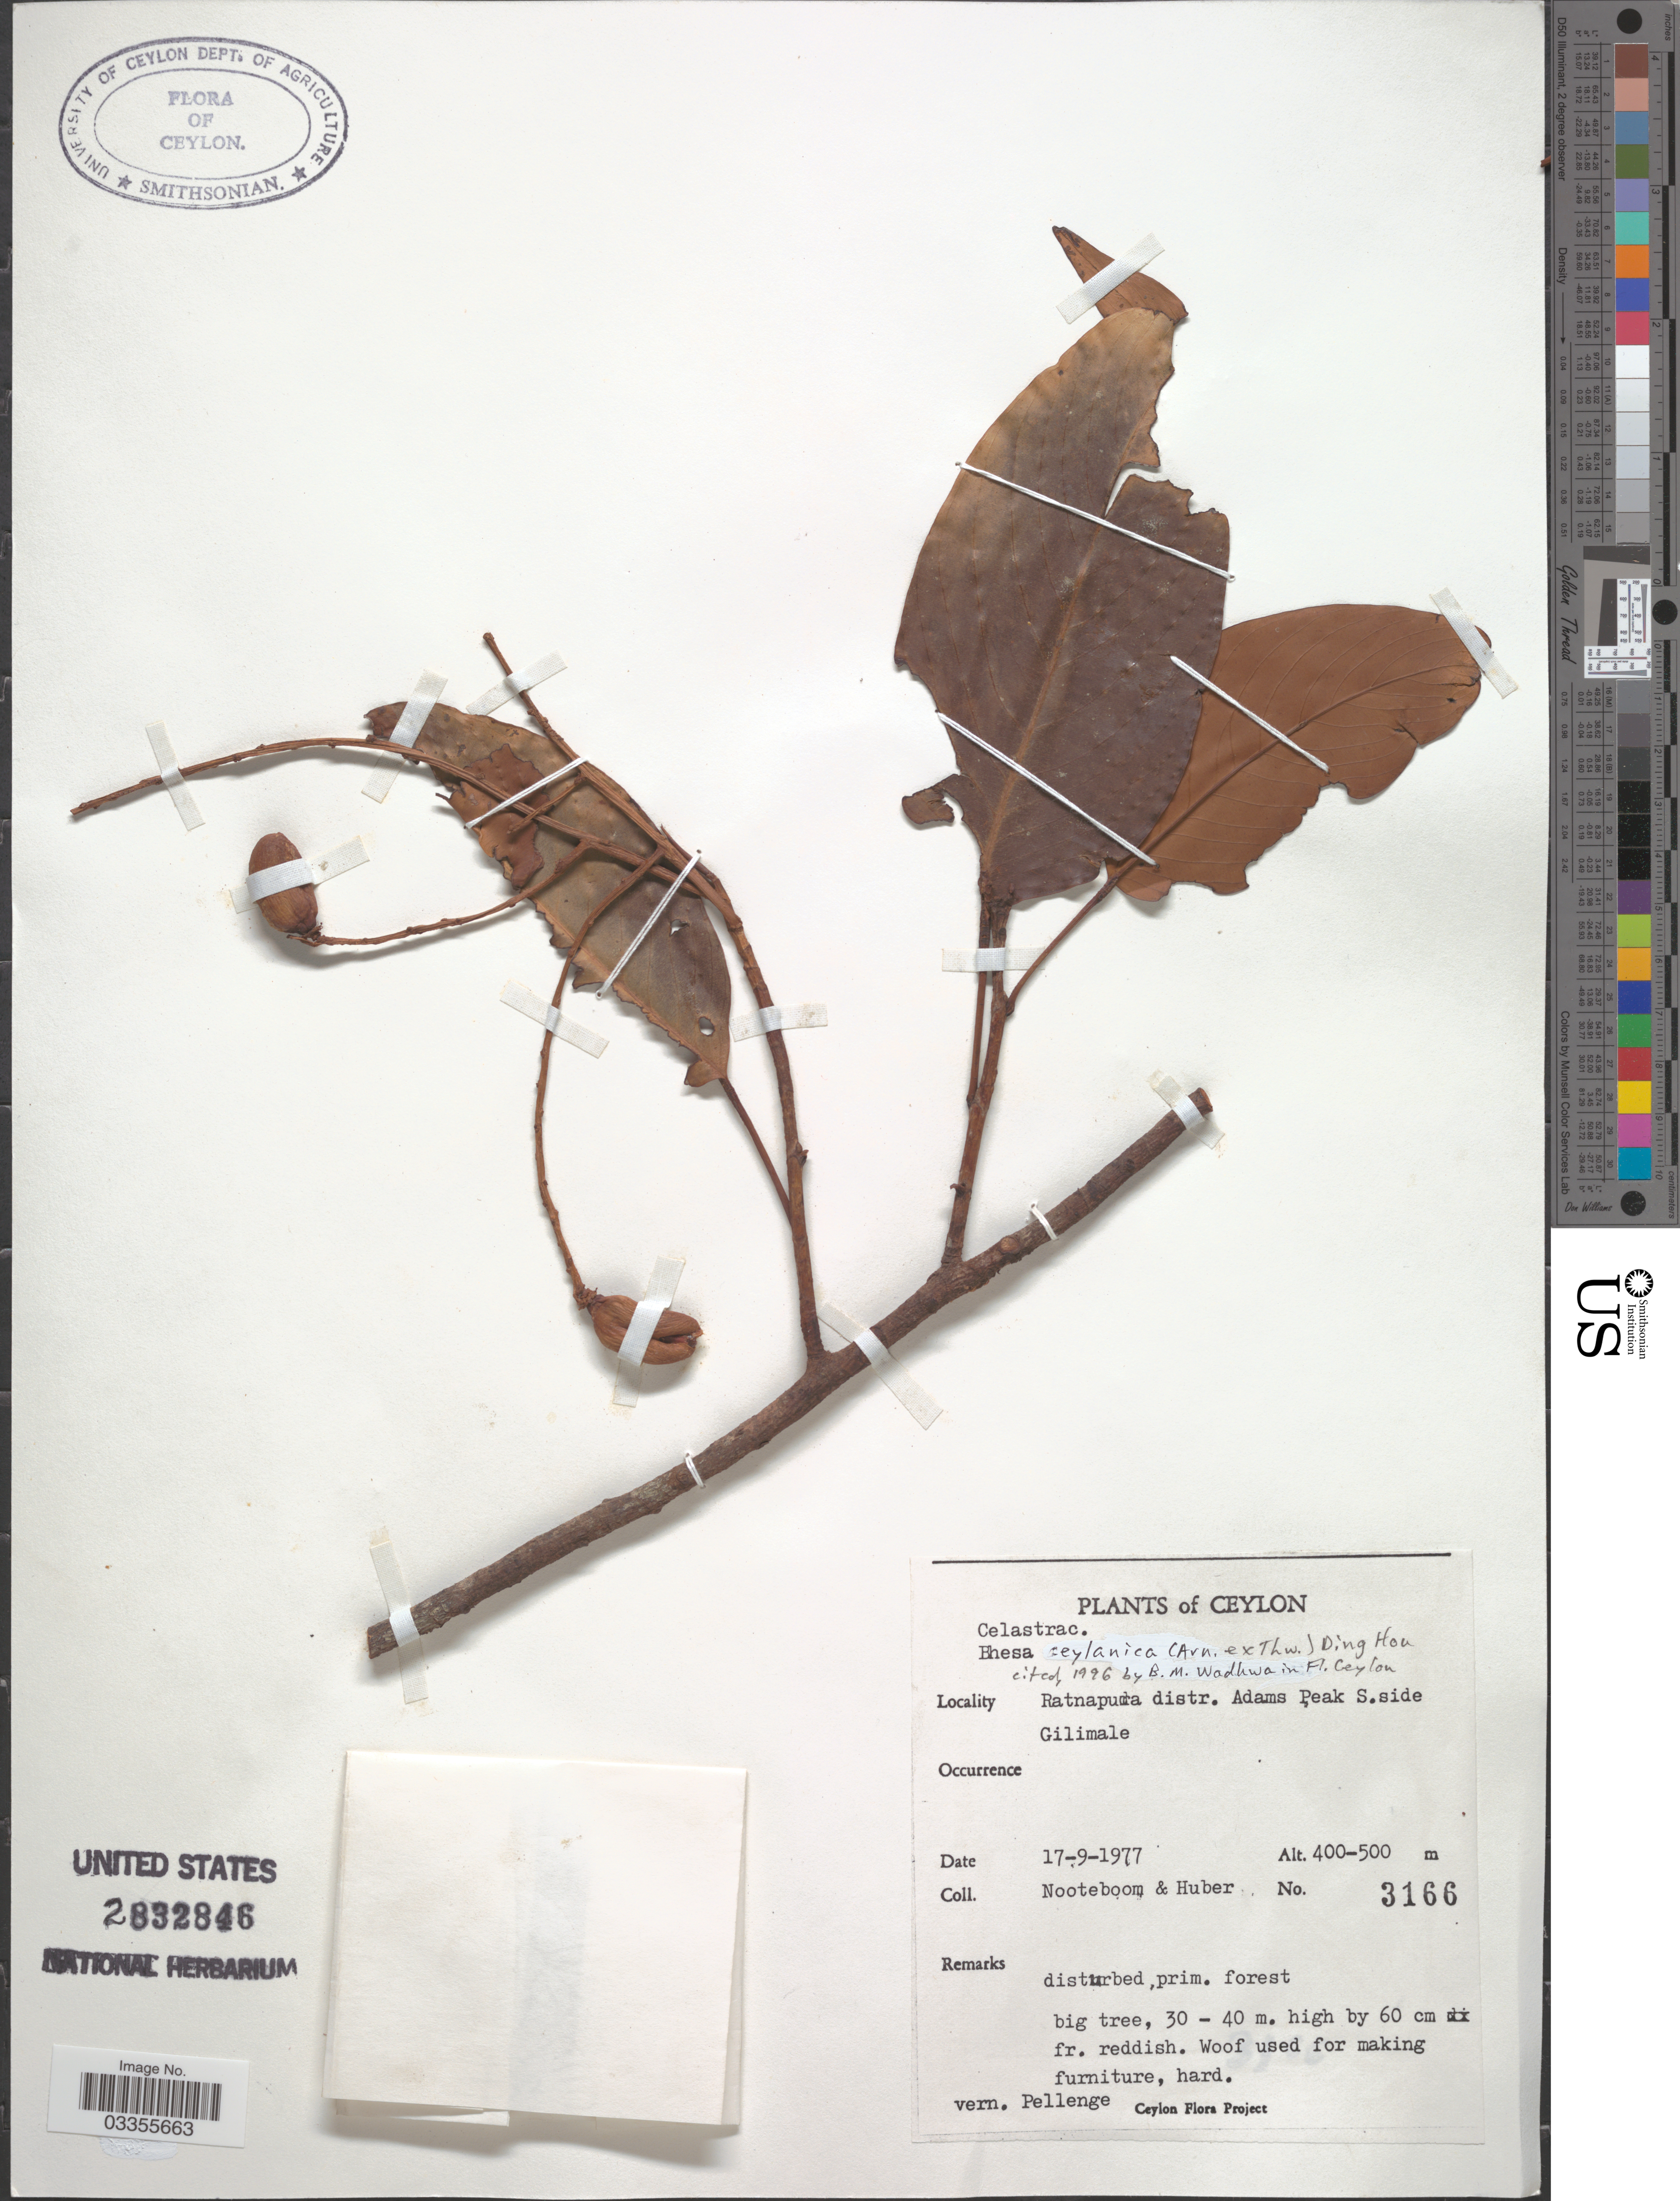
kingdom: Plantae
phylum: Tracheophyta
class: Magnoliopsida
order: Malpighiales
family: Centroplacaceae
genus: Bhesa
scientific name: Bhesa ceylanica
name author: (Arn. ex Thwaites) Ding Hou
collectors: Nooteboom, -- & Huber, --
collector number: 3166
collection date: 1977-09-17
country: Sri Lanka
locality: Ceylon. Ratnapura distr. Adams Peak S.side Gilimale.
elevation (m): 400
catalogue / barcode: US 2832846